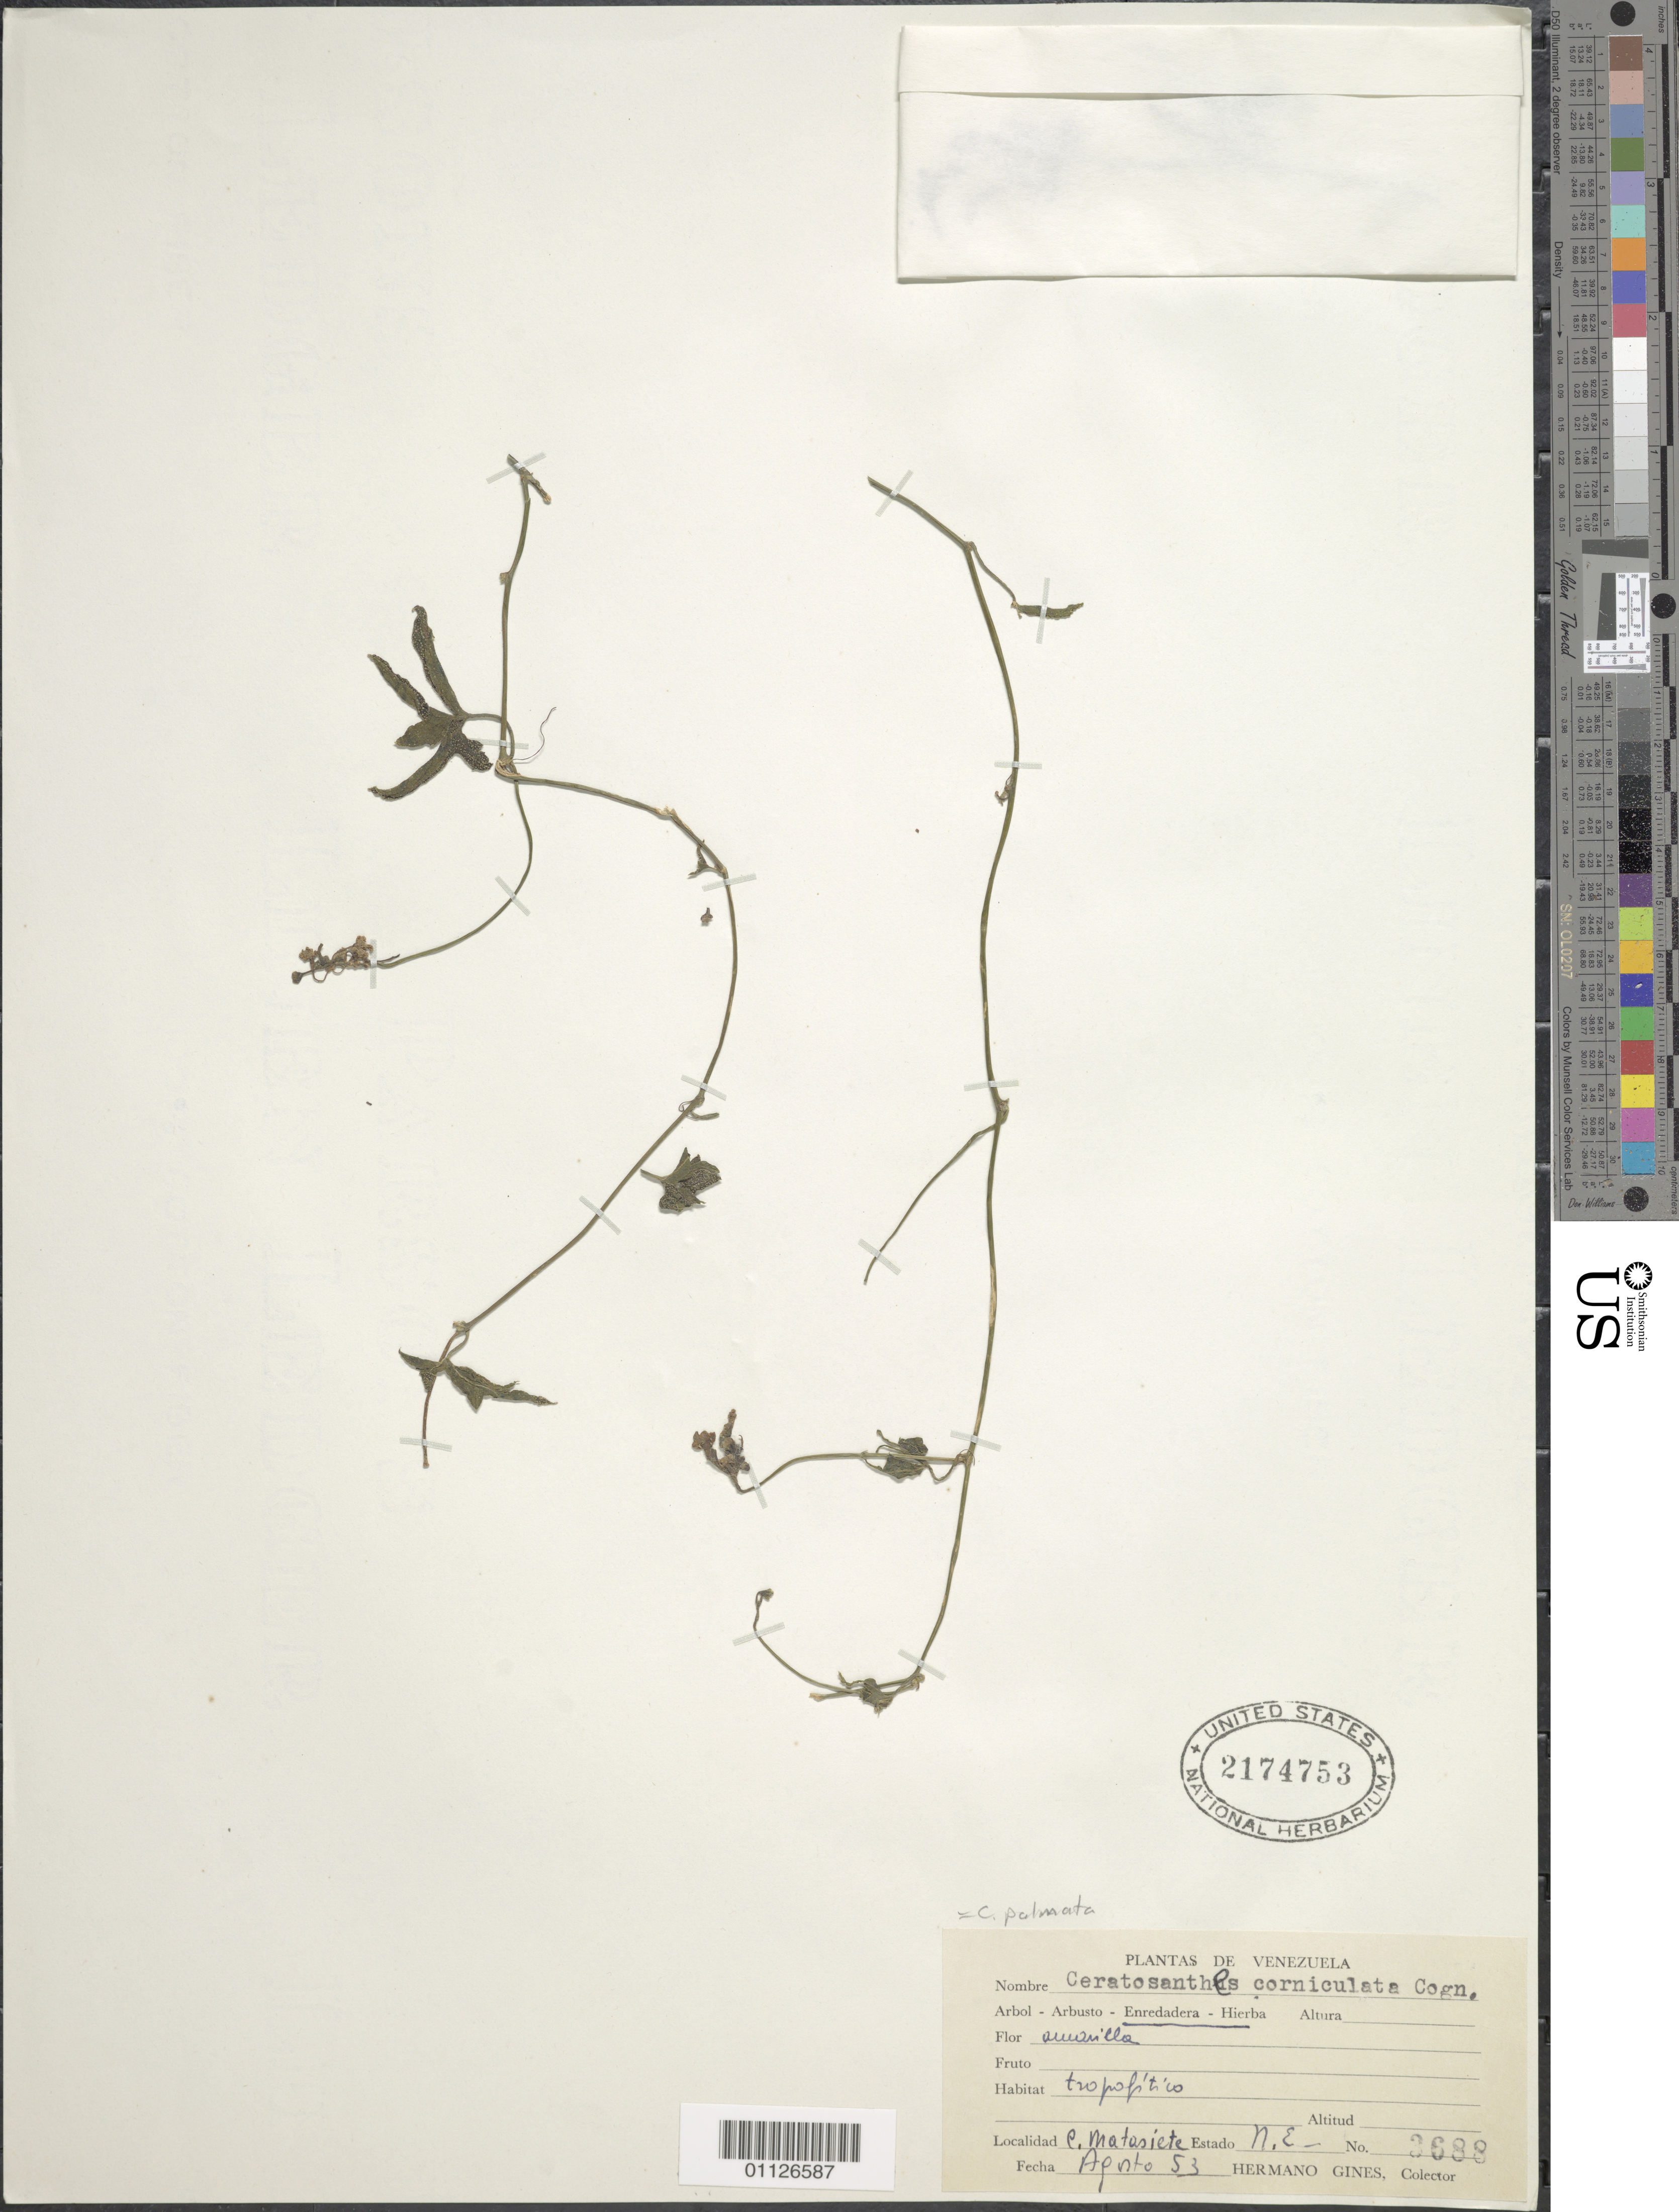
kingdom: Plantae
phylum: Tracheophyta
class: Magnoliopsida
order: Cucurbitales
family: Cucurbitaceae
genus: Ceratosanthes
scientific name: Ceratosanthes palmata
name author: (L.) Urb.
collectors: Bro. Gines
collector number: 3688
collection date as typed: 01 Aug 1953 to 31 Aug 1953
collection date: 1953-08-01/1953-08-31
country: Venezuela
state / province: Nueva Esparta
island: Margarita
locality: Cerro Matasiete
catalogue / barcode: US 2174753